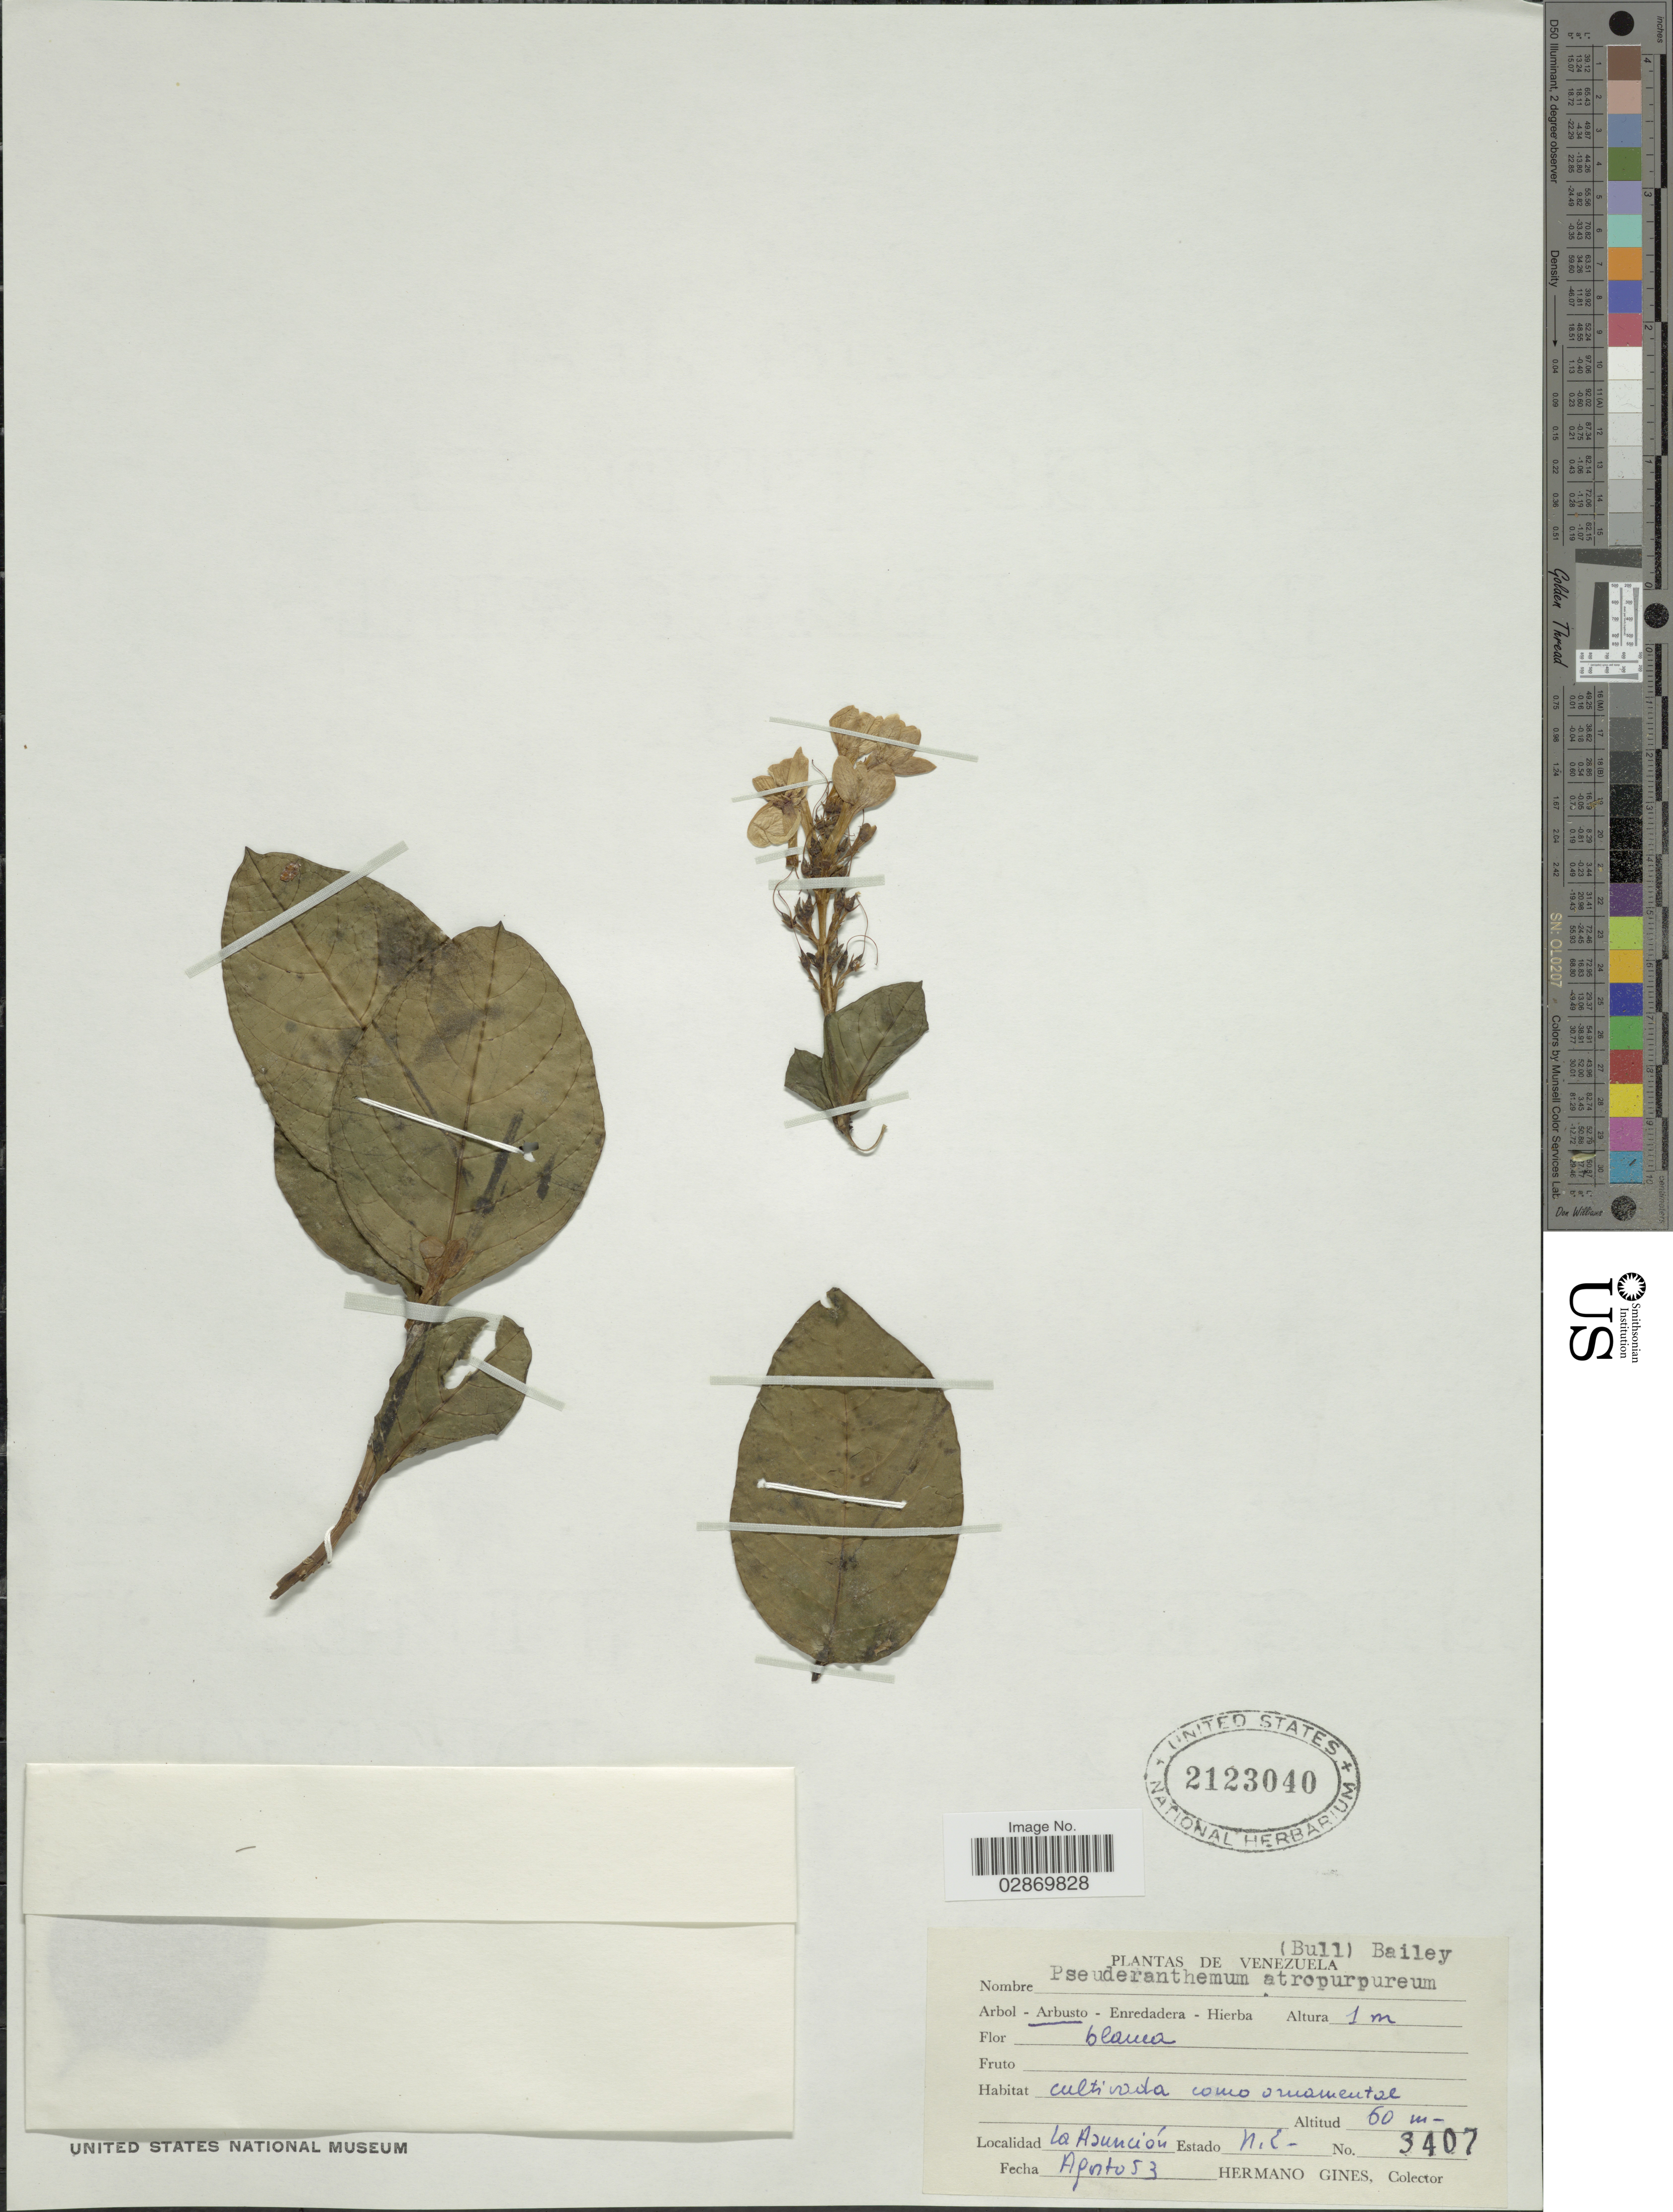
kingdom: Plantae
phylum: Tracheophyta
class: Magnoliopsida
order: Lamiales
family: Acanthaceae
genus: Pseuderanthemum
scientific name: Pseuderanthemum atropurpureum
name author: (W. Bull) L.H. Bailey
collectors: Bro. Gines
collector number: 3407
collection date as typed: Transcribed d/m/y: /8/53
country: Venezuela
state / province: Nueva Esparta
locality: La Asunción, Estado N.E.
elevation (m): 60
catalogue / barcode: US 2123040